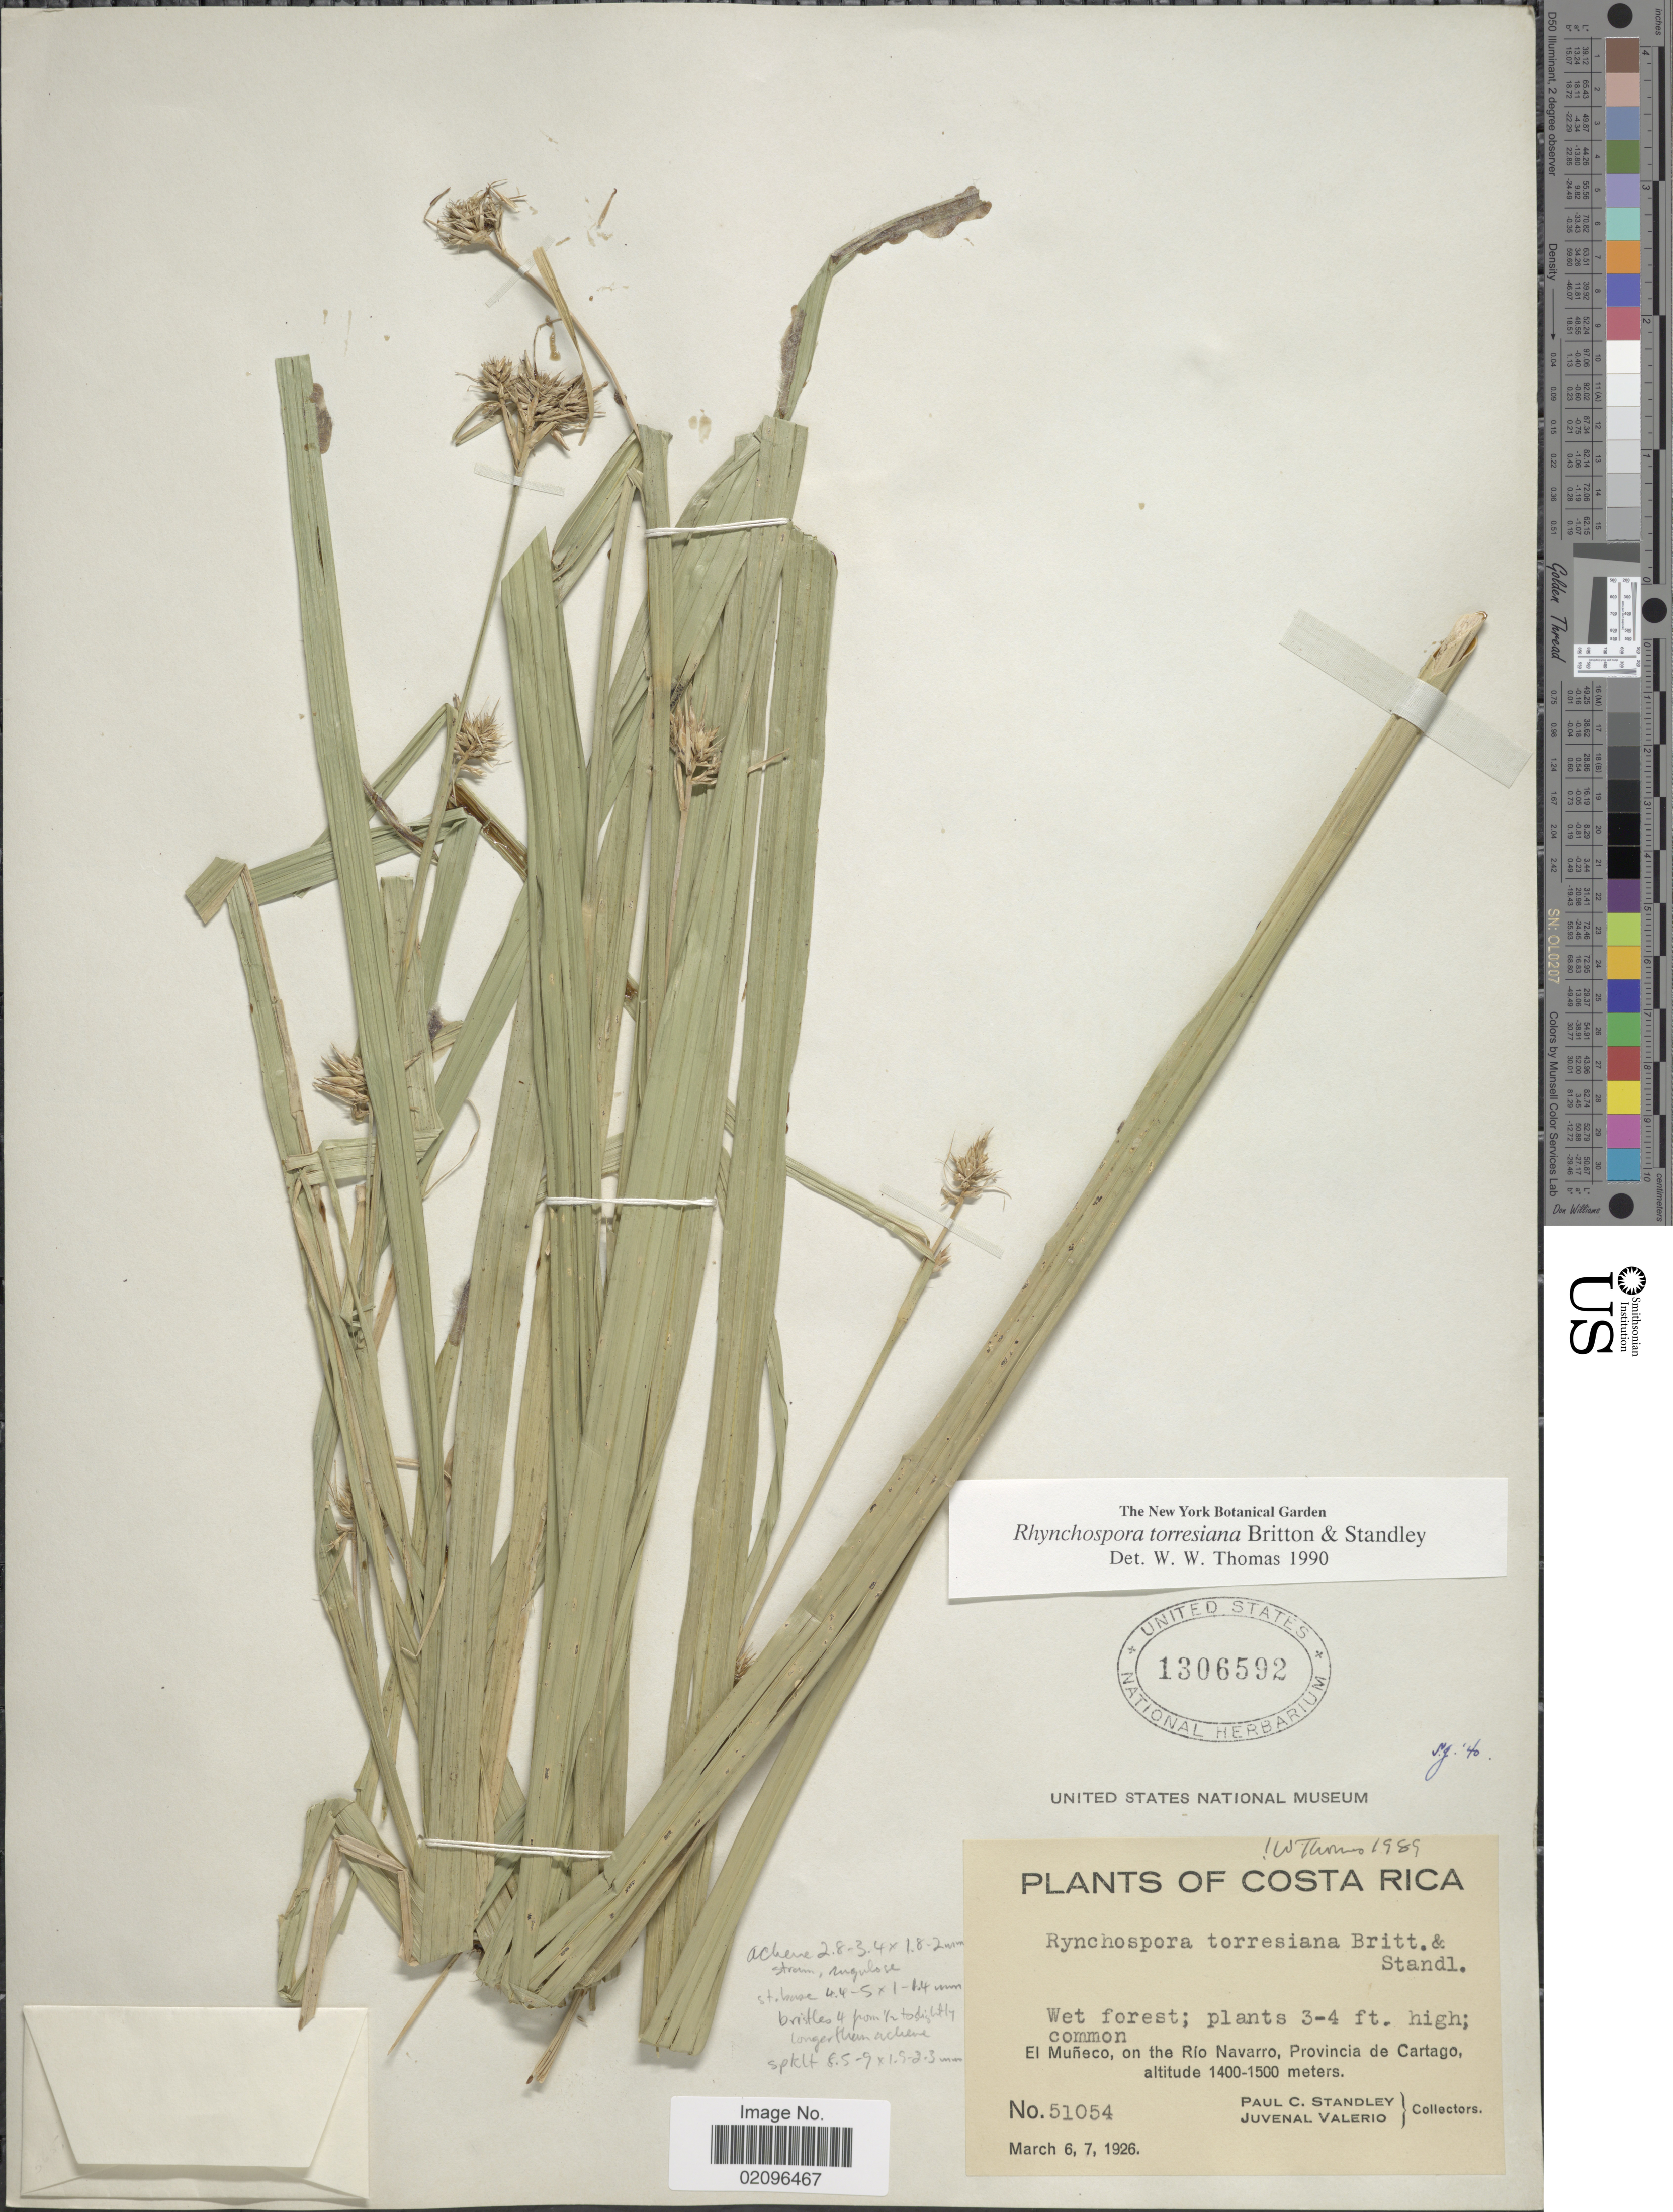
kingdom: Plantae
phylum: Tracheophyta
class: Liliopsida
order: Poales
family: Cyperaceae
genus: Rhynchospora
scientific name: Rhynchospora torresiana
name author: Britton & Standl.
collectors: P. C. Standley & J. Valerio R.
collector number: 51054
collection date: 1926-03-06/1926-03-07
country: Costa Rica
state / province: Cartago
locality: El Muneco, on the Rio Navarro, Provincia de Cartago.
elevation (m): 1400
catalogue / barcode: US 1306592